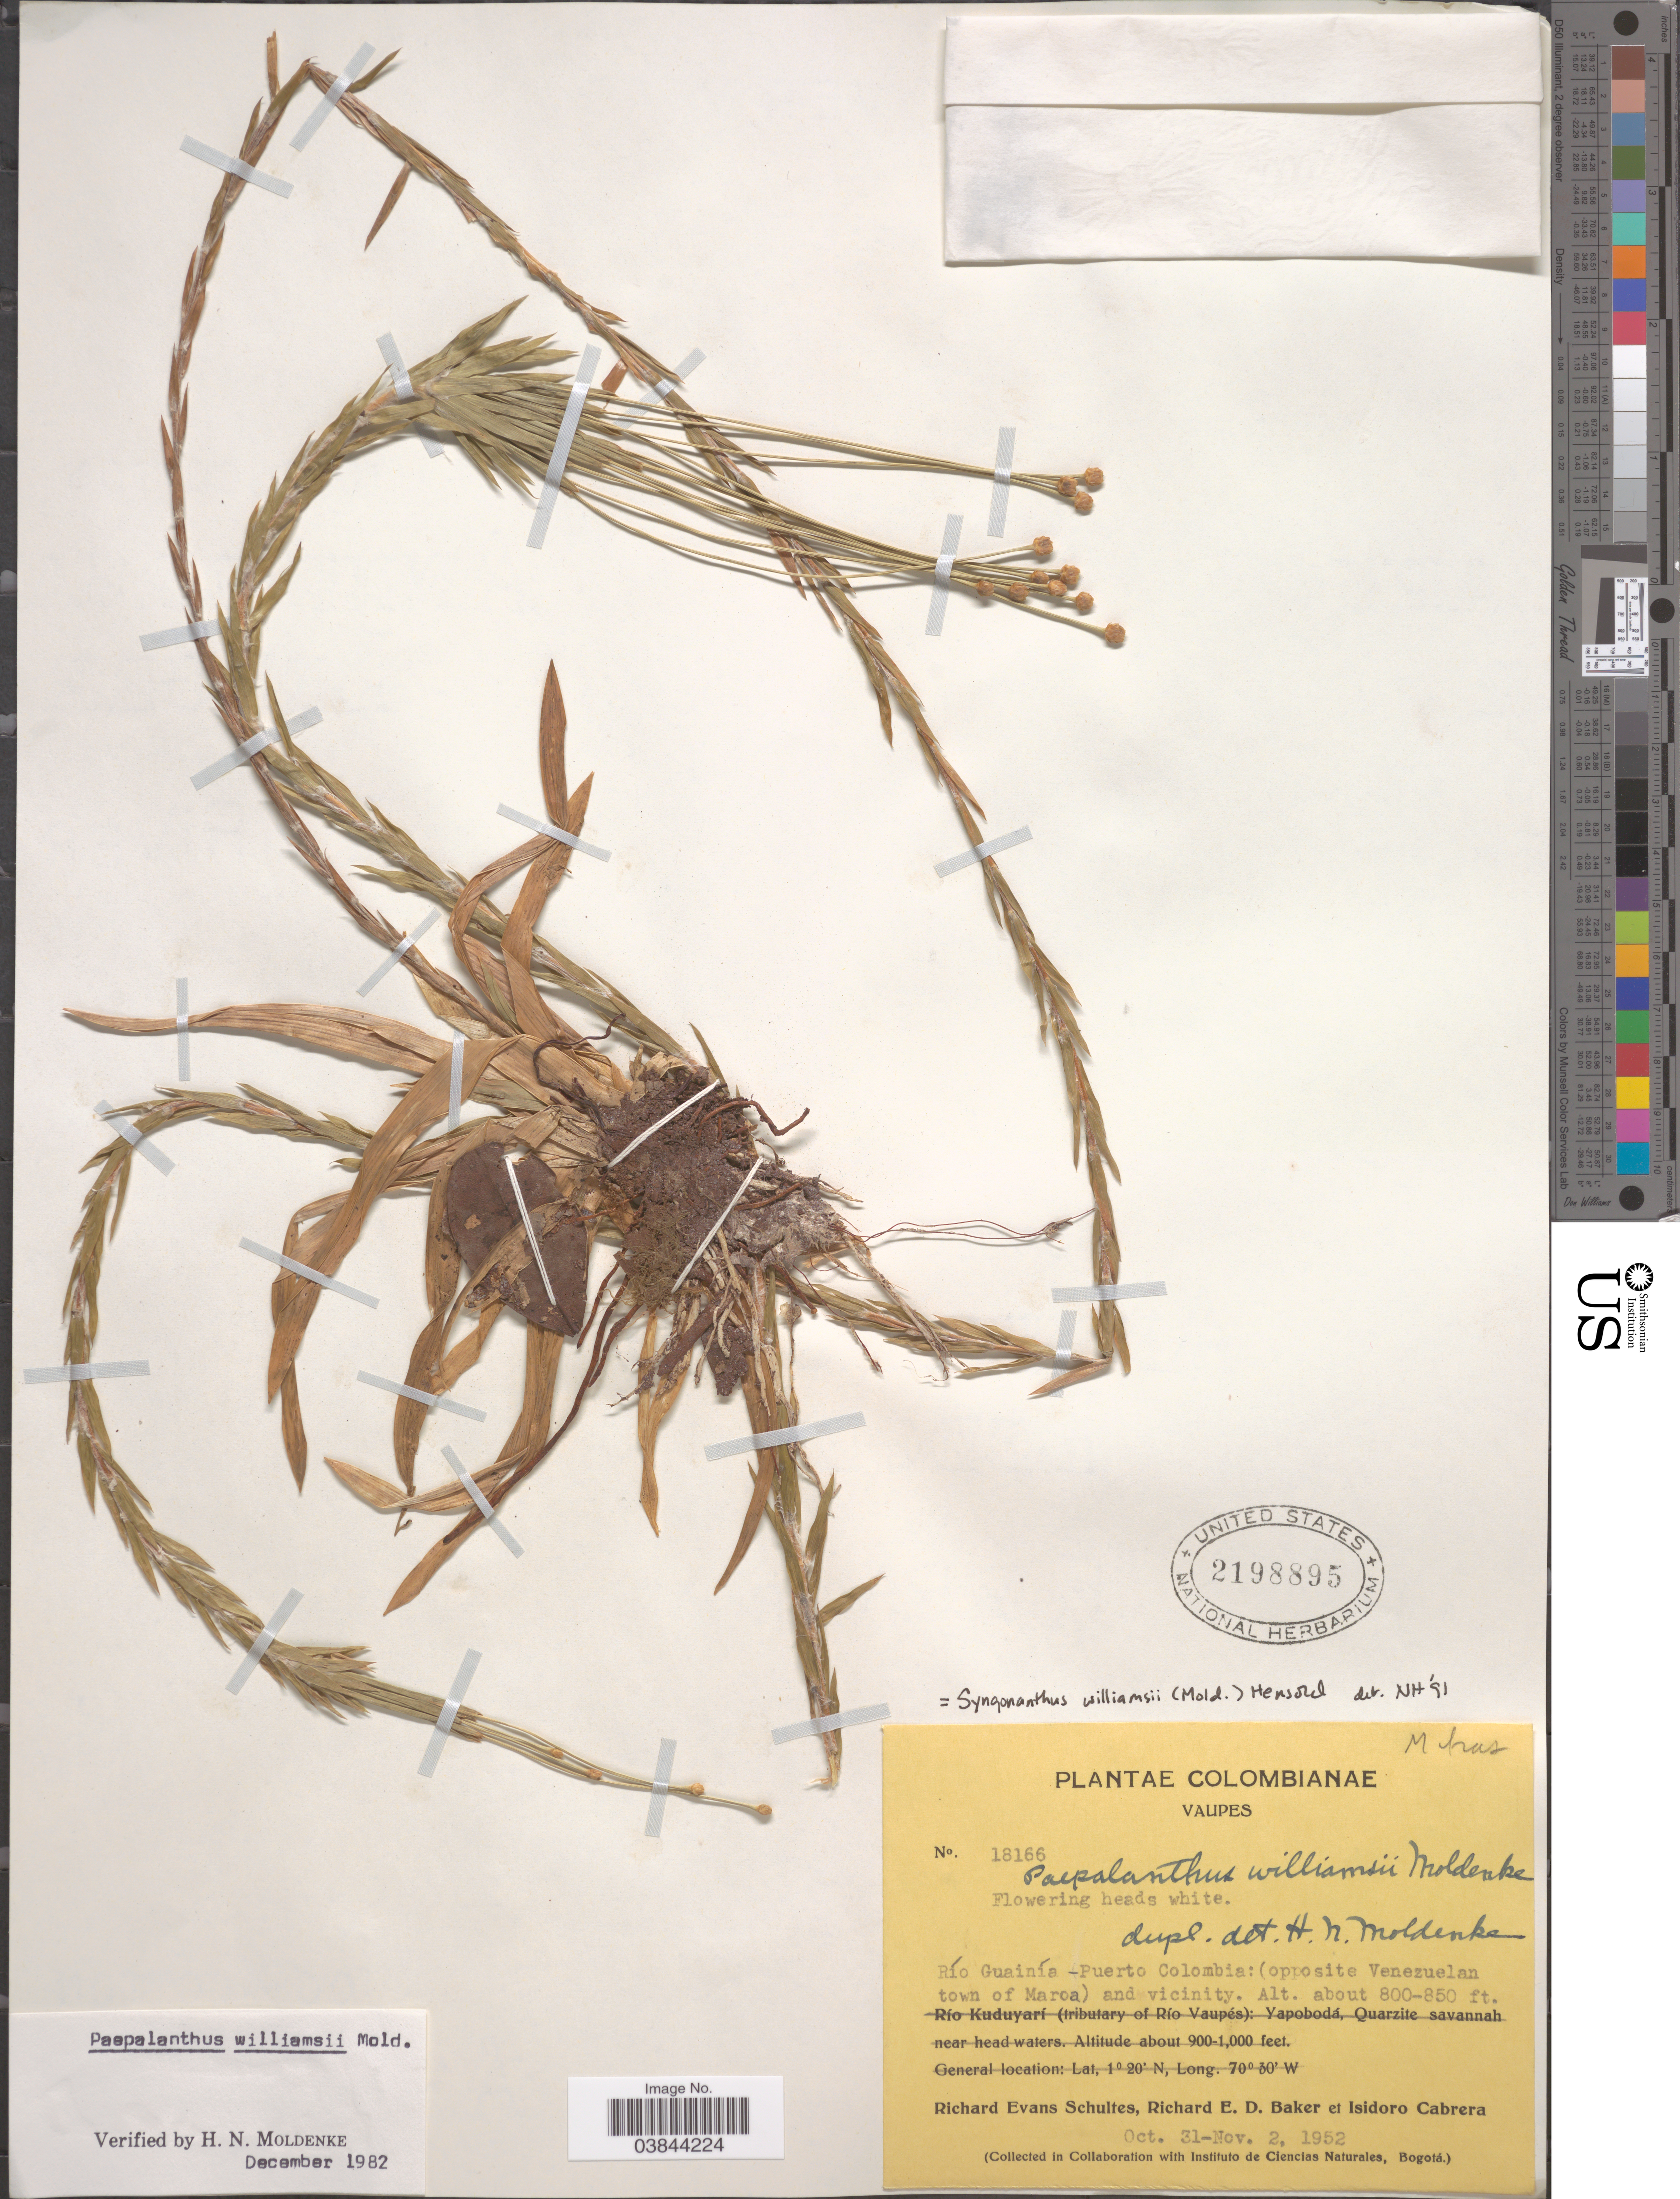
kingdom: Plantae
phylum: Tracheophyta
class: Liliopsida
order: Poales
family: Eriocaulaceae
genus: Syngonanthus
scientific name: Syngonanthus williamsii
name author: (Moldenke) Hensold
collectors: R. E. Schultes, R. A. Baker & I. Cabrera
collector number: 18166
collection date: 1952-10-31/1952-11-02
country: Colombia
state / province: Vaupés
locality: Río Guainía - Puerto Colombia: (opposite Venezuelan town of Maroa) and vicinity.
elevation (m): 244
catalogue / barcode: US 2198895